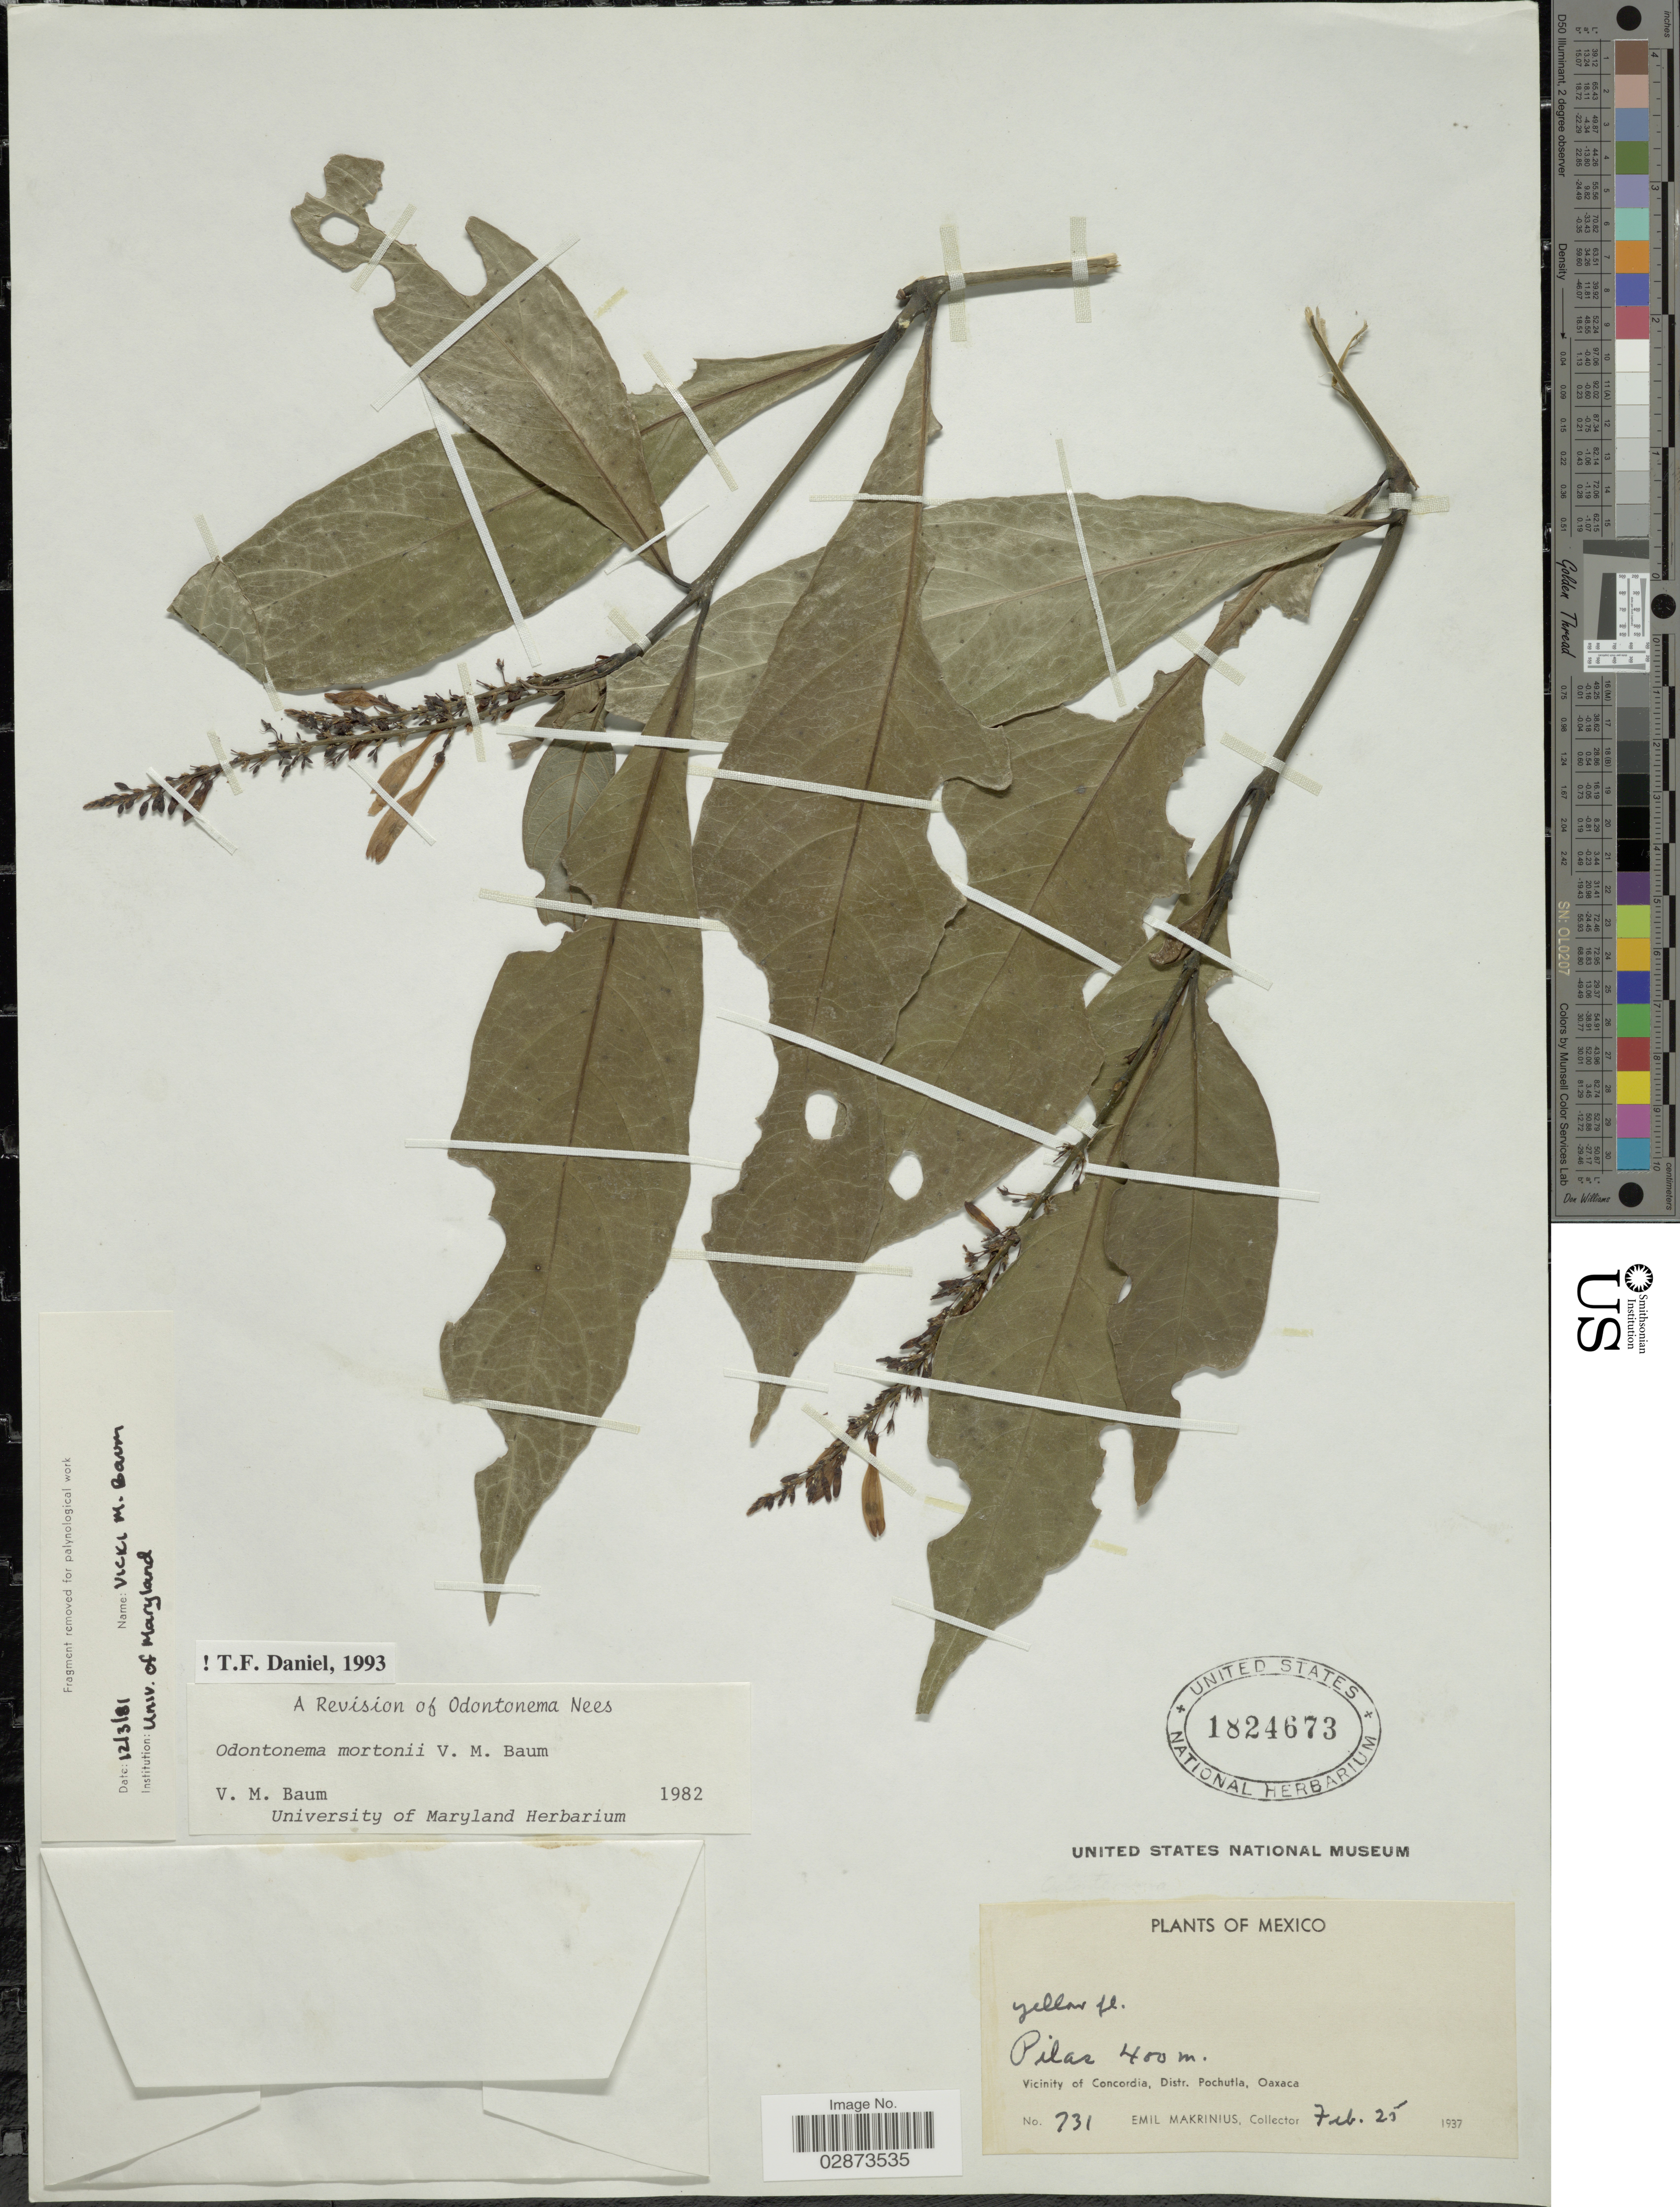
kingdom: Plantae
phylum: Tracheophyta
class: Magnoliopsida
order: Lamiales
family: Acanthaceae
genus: Odontonema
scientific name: Odontonema mortonii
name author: Baum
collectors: E. Makrinius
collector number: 731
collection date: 1937-02-25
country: Mexico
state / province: Oaxaca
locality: Pilas, Vicinity of Concordia, Distr. Pochutla, Oaxaca.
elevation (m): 400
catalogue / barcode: US 1824673